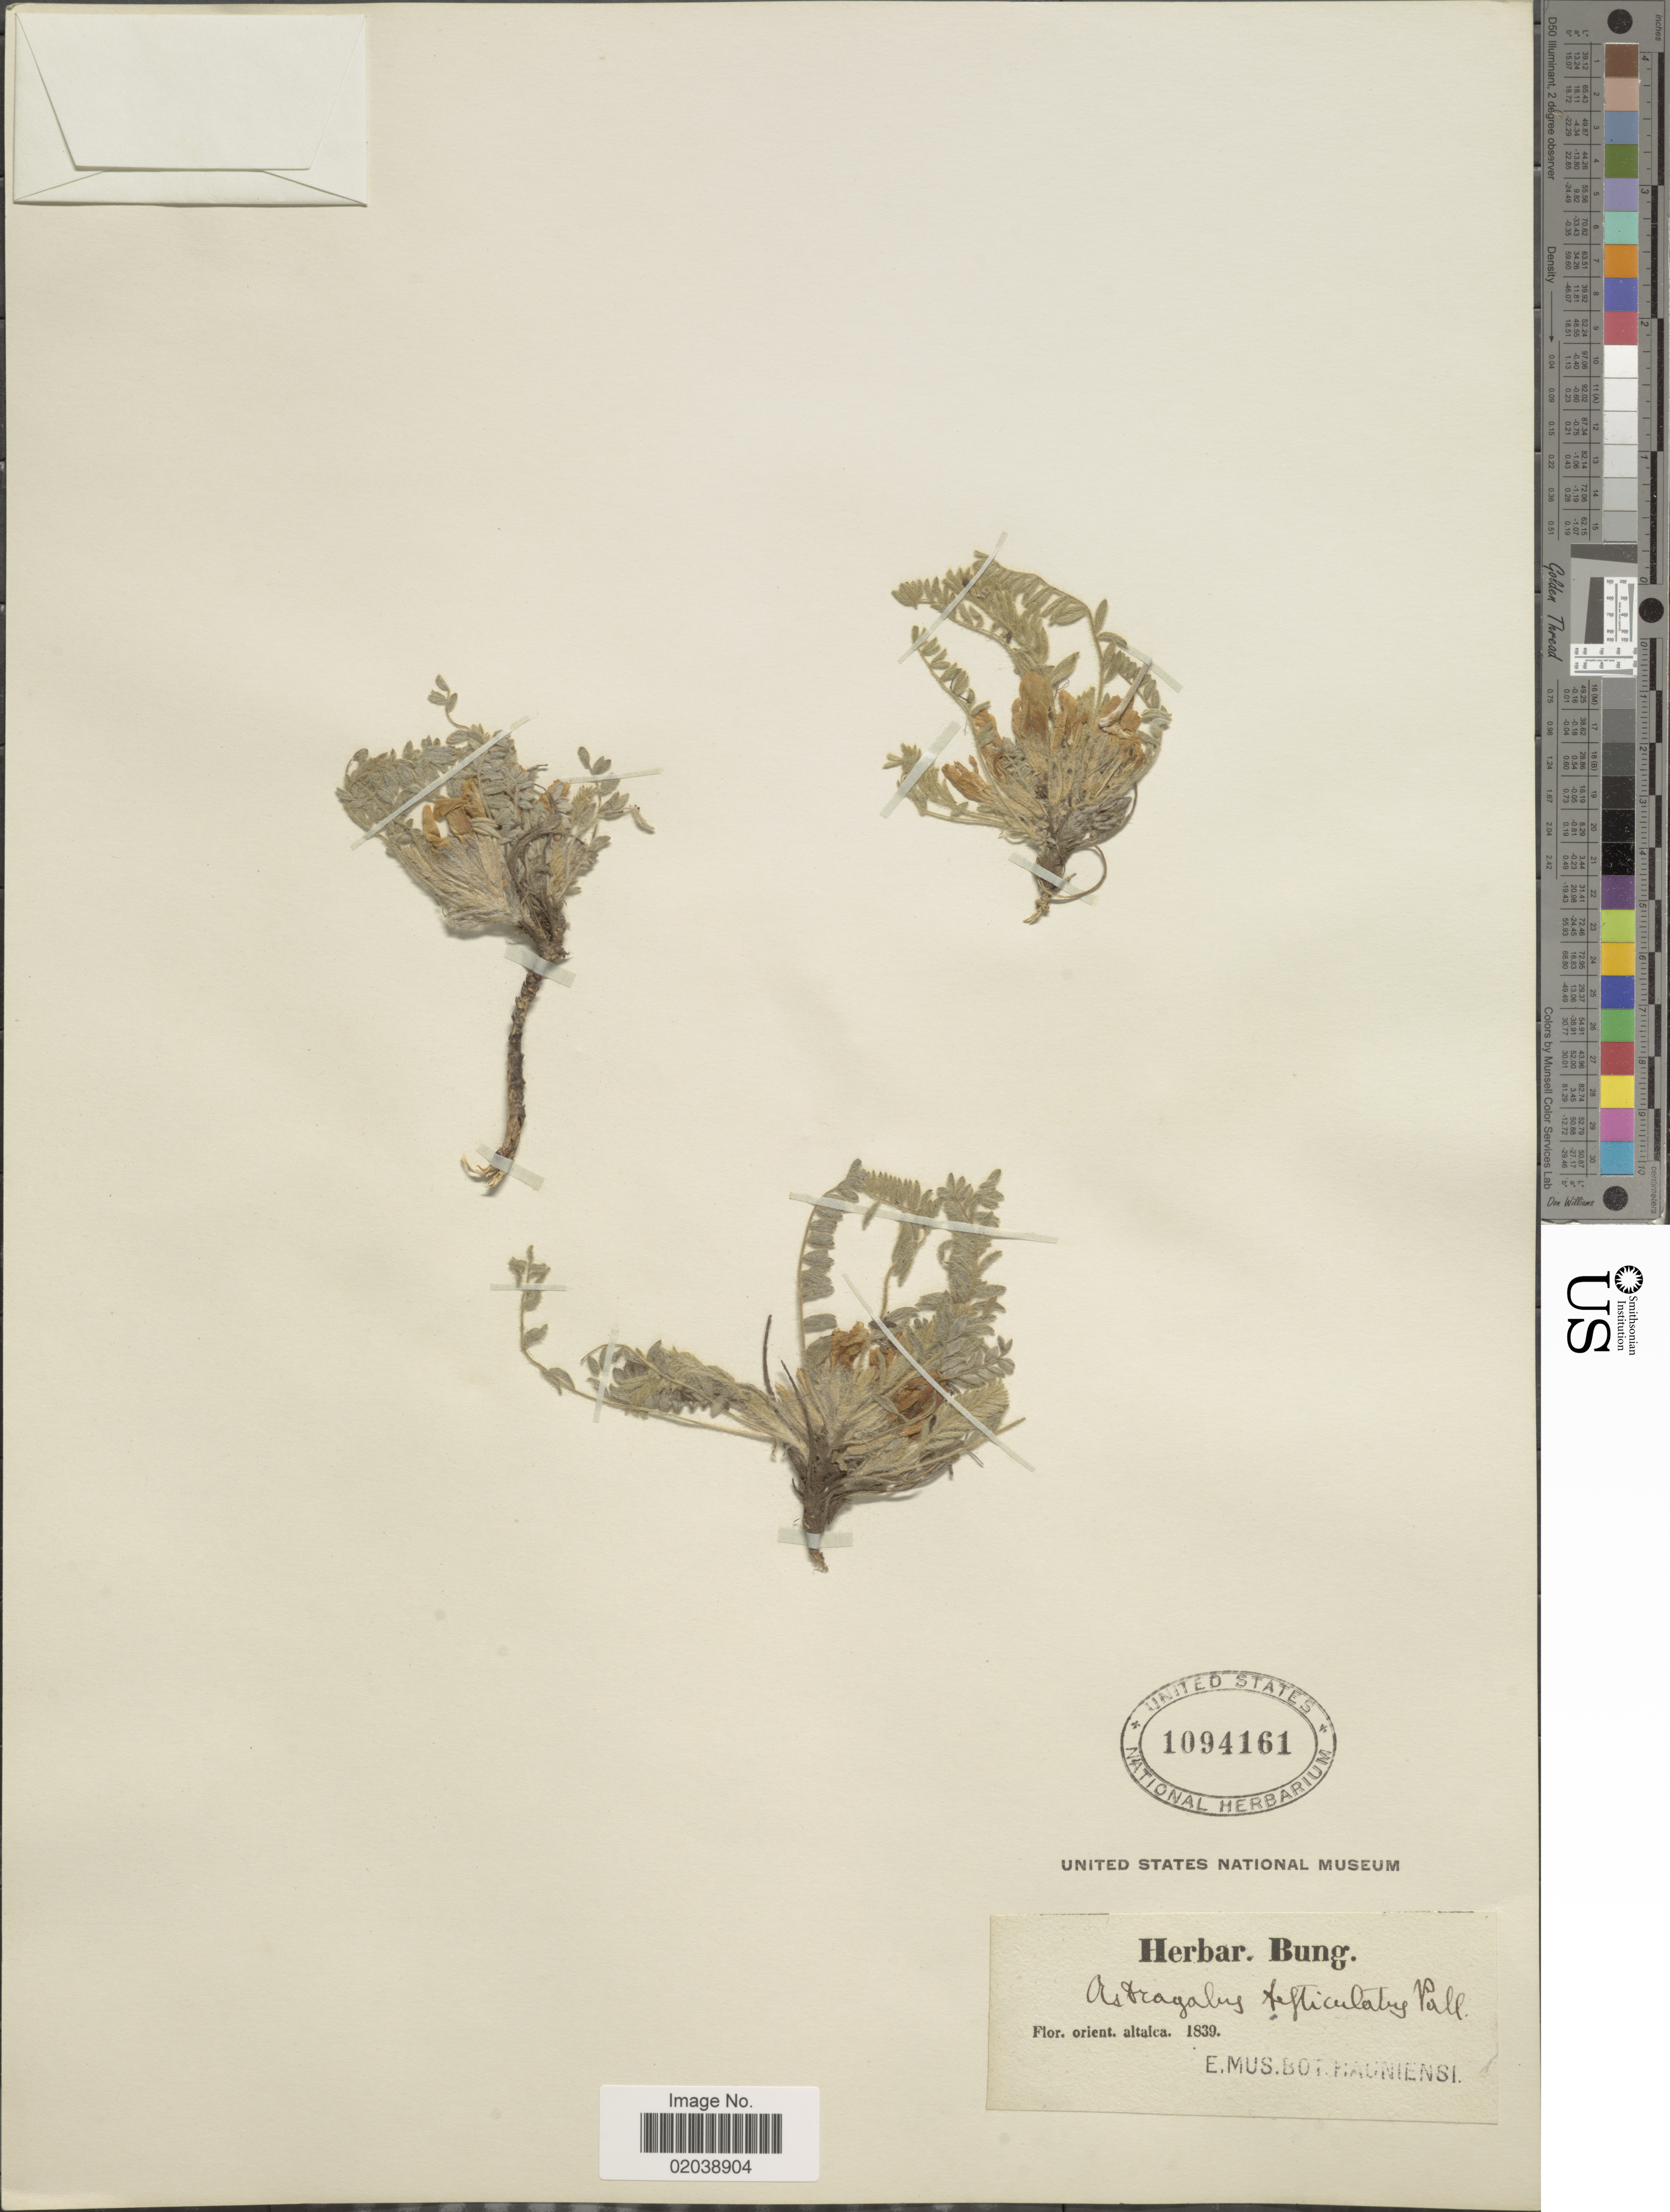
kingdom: Plantae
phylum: Tracheophyta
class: Magnoliopsida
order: Fabales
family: Fabaceae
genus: Astragalus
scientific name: Astragalus testiculatus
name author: Pall.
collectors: Ex herb. Bung.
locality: Flor. orient altaica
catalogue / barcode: US 1094161